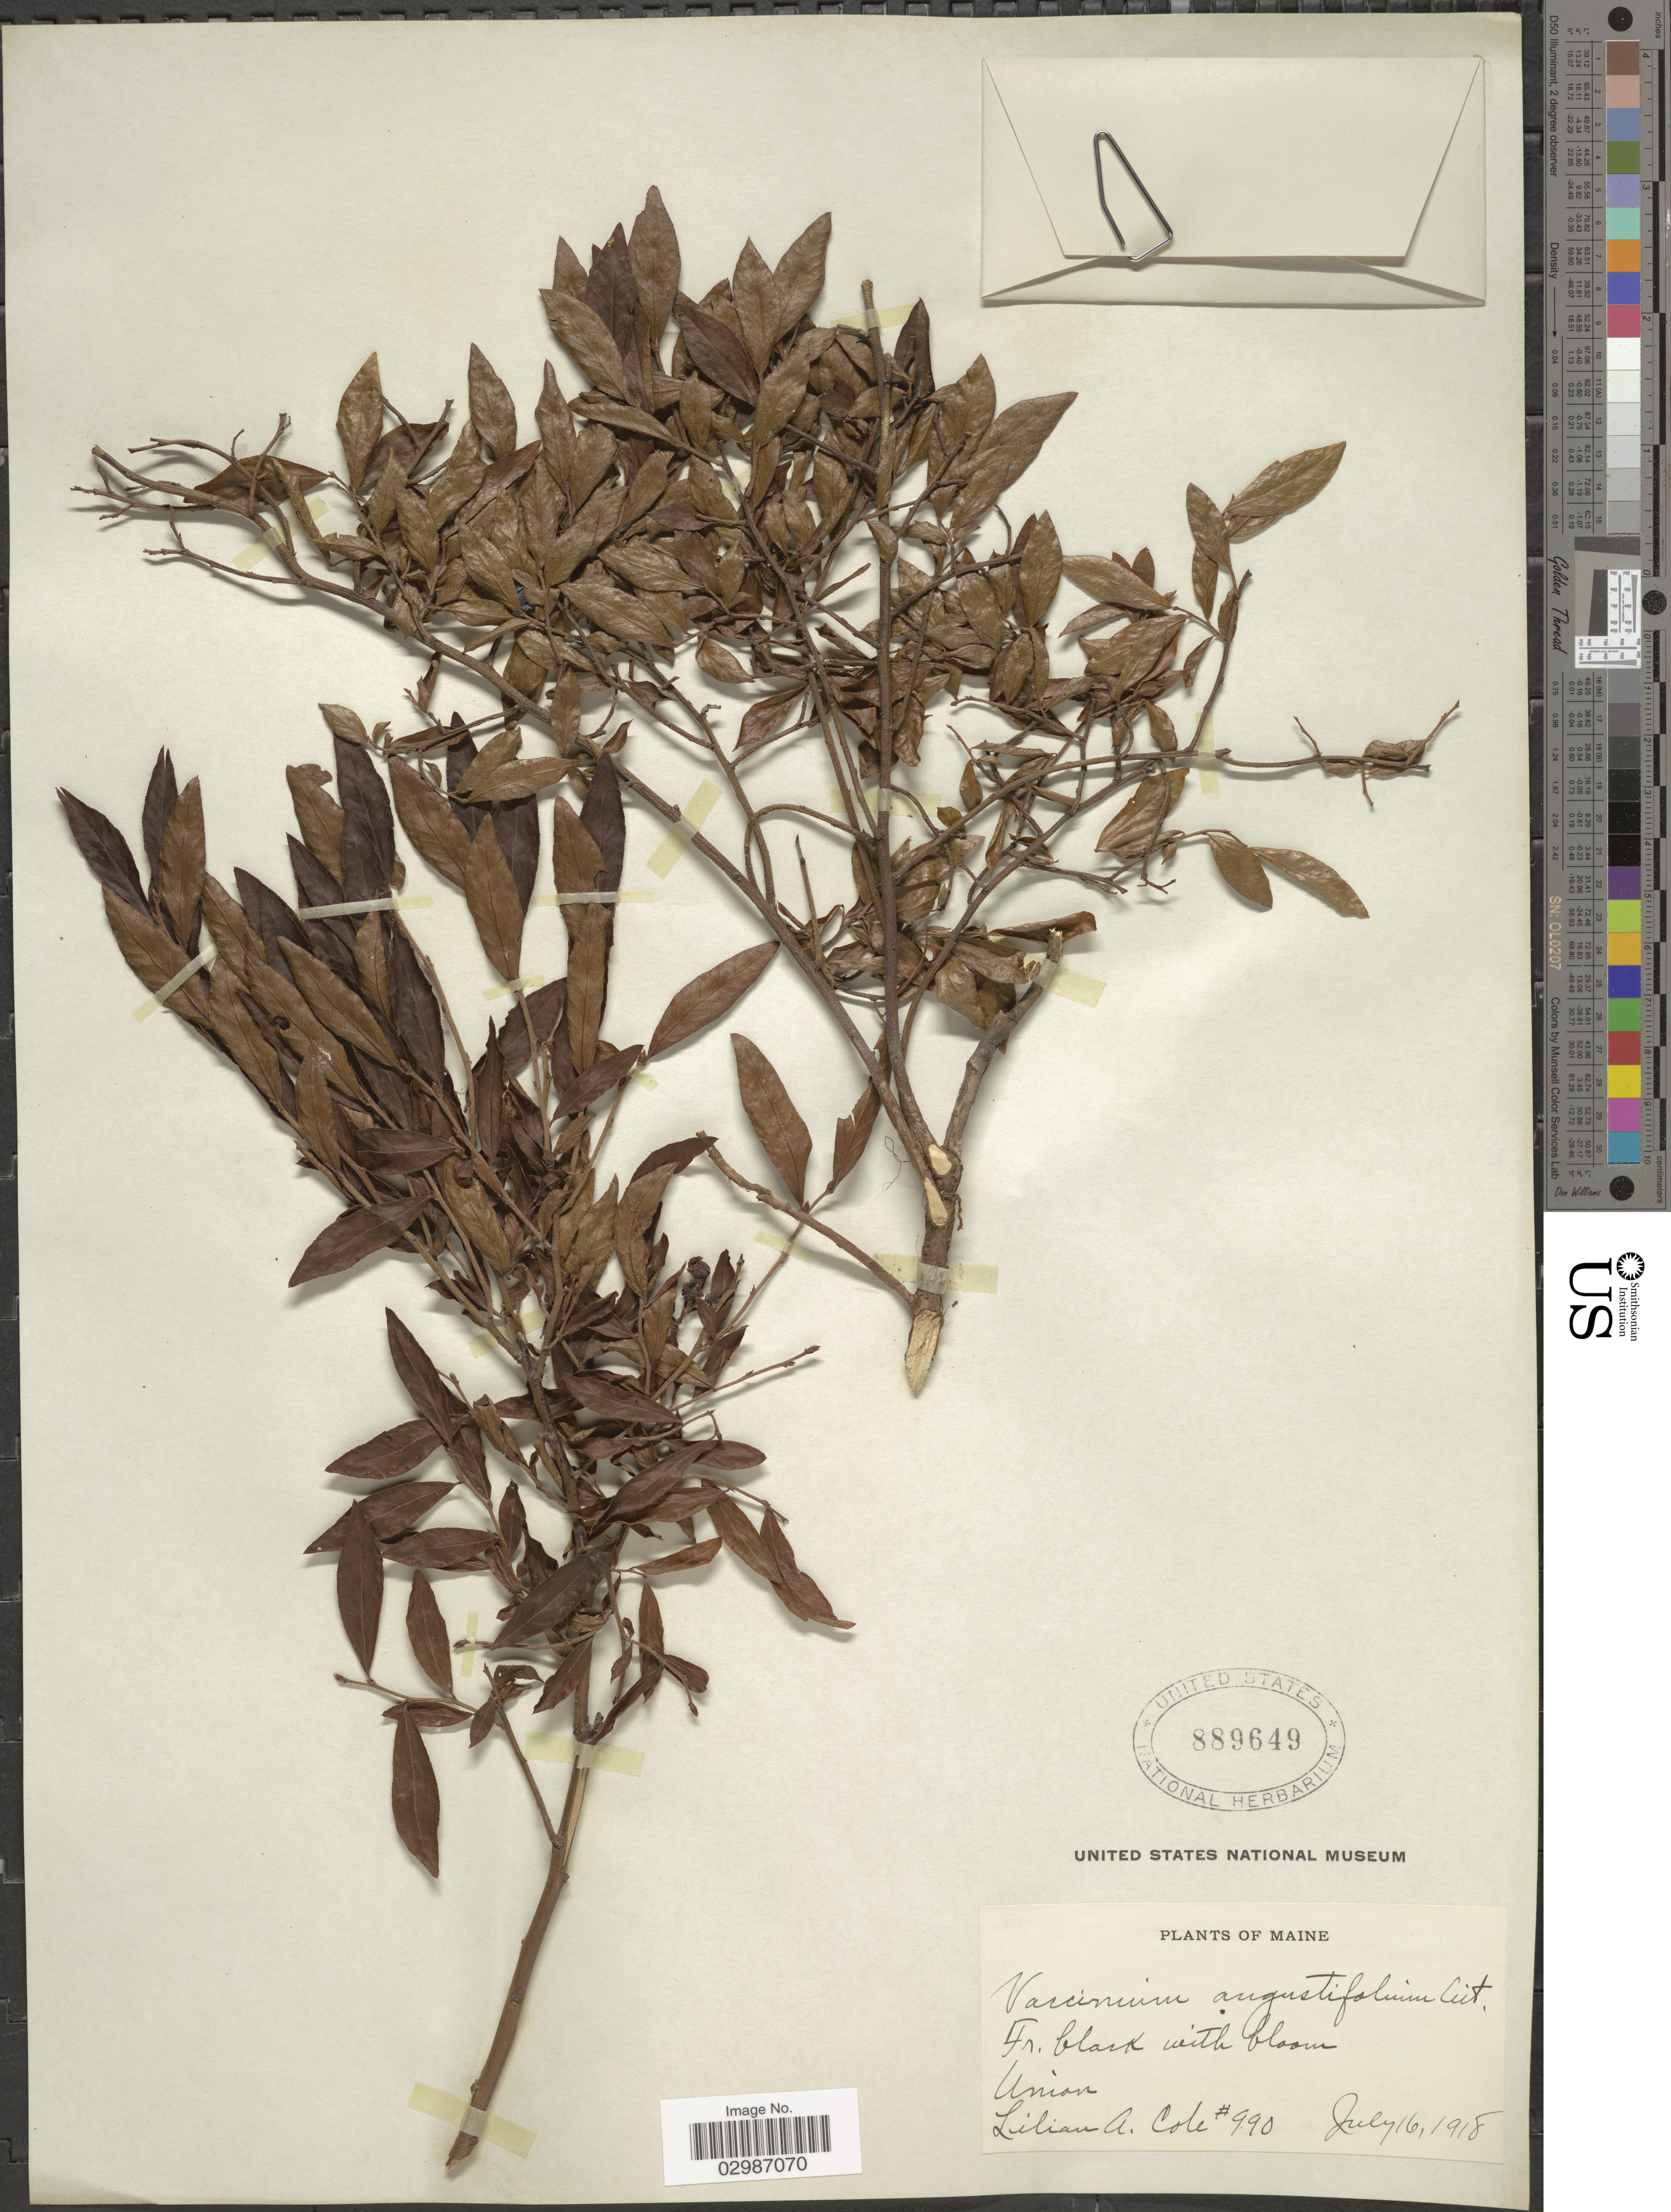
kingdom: Plantae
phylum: Tracheophyta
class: Magnoliopsida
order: Ericales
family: Ericaceae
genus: Vaccinium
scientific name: Vaccinium angustifolium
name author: Aiton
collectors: L. A. Cole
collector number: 990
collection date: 1918-07-16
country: United States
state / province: Maine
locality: Union.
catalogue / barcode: US 889649